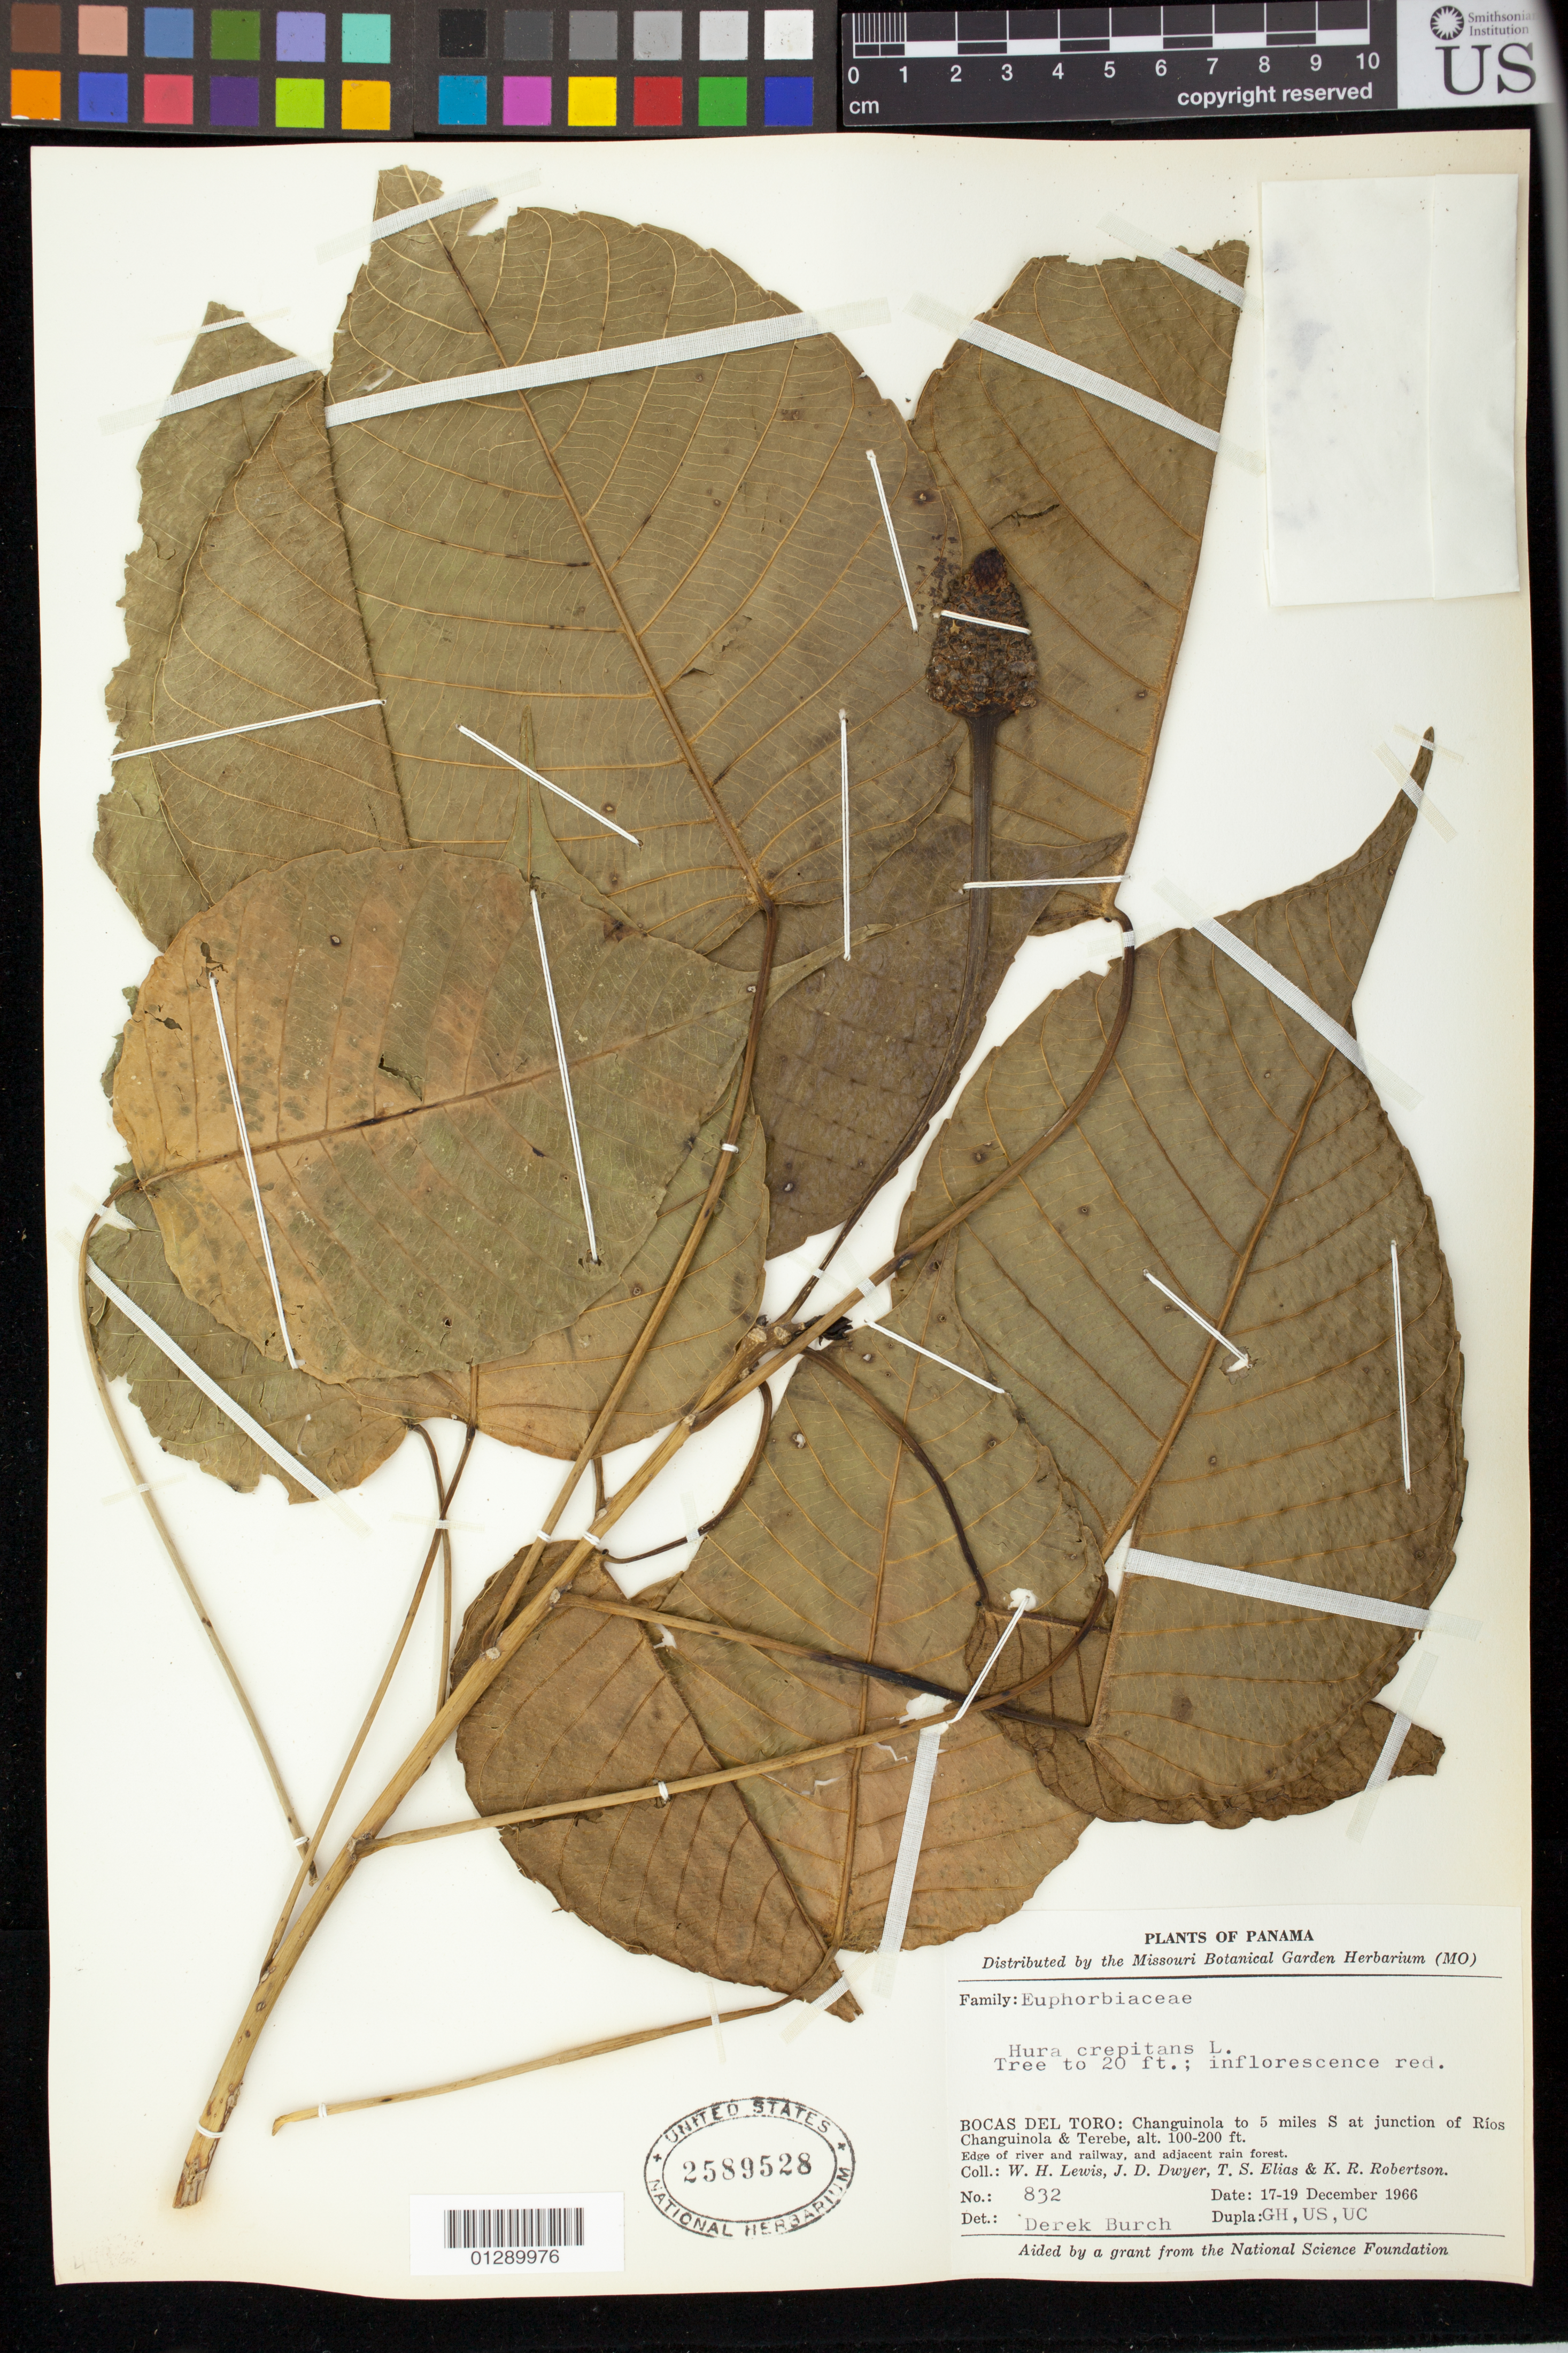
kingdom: Plantae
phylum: Tracheophyta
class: Magnoliopsida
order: Malpighiales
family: Euphorbiaceae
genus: Hura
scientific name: Hura crepitans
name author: L.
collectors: W. H. Lewis, J. D. Dwyer, T. S. Elias & K. R. Robertson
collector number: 832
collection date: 1966-12-17/1966-12-19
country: Panama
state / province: Bocas del Toro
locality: Changuinola to 5 miles S at junction of Rios Changuinola & Terebe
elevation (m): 30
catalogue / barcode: US 2589528